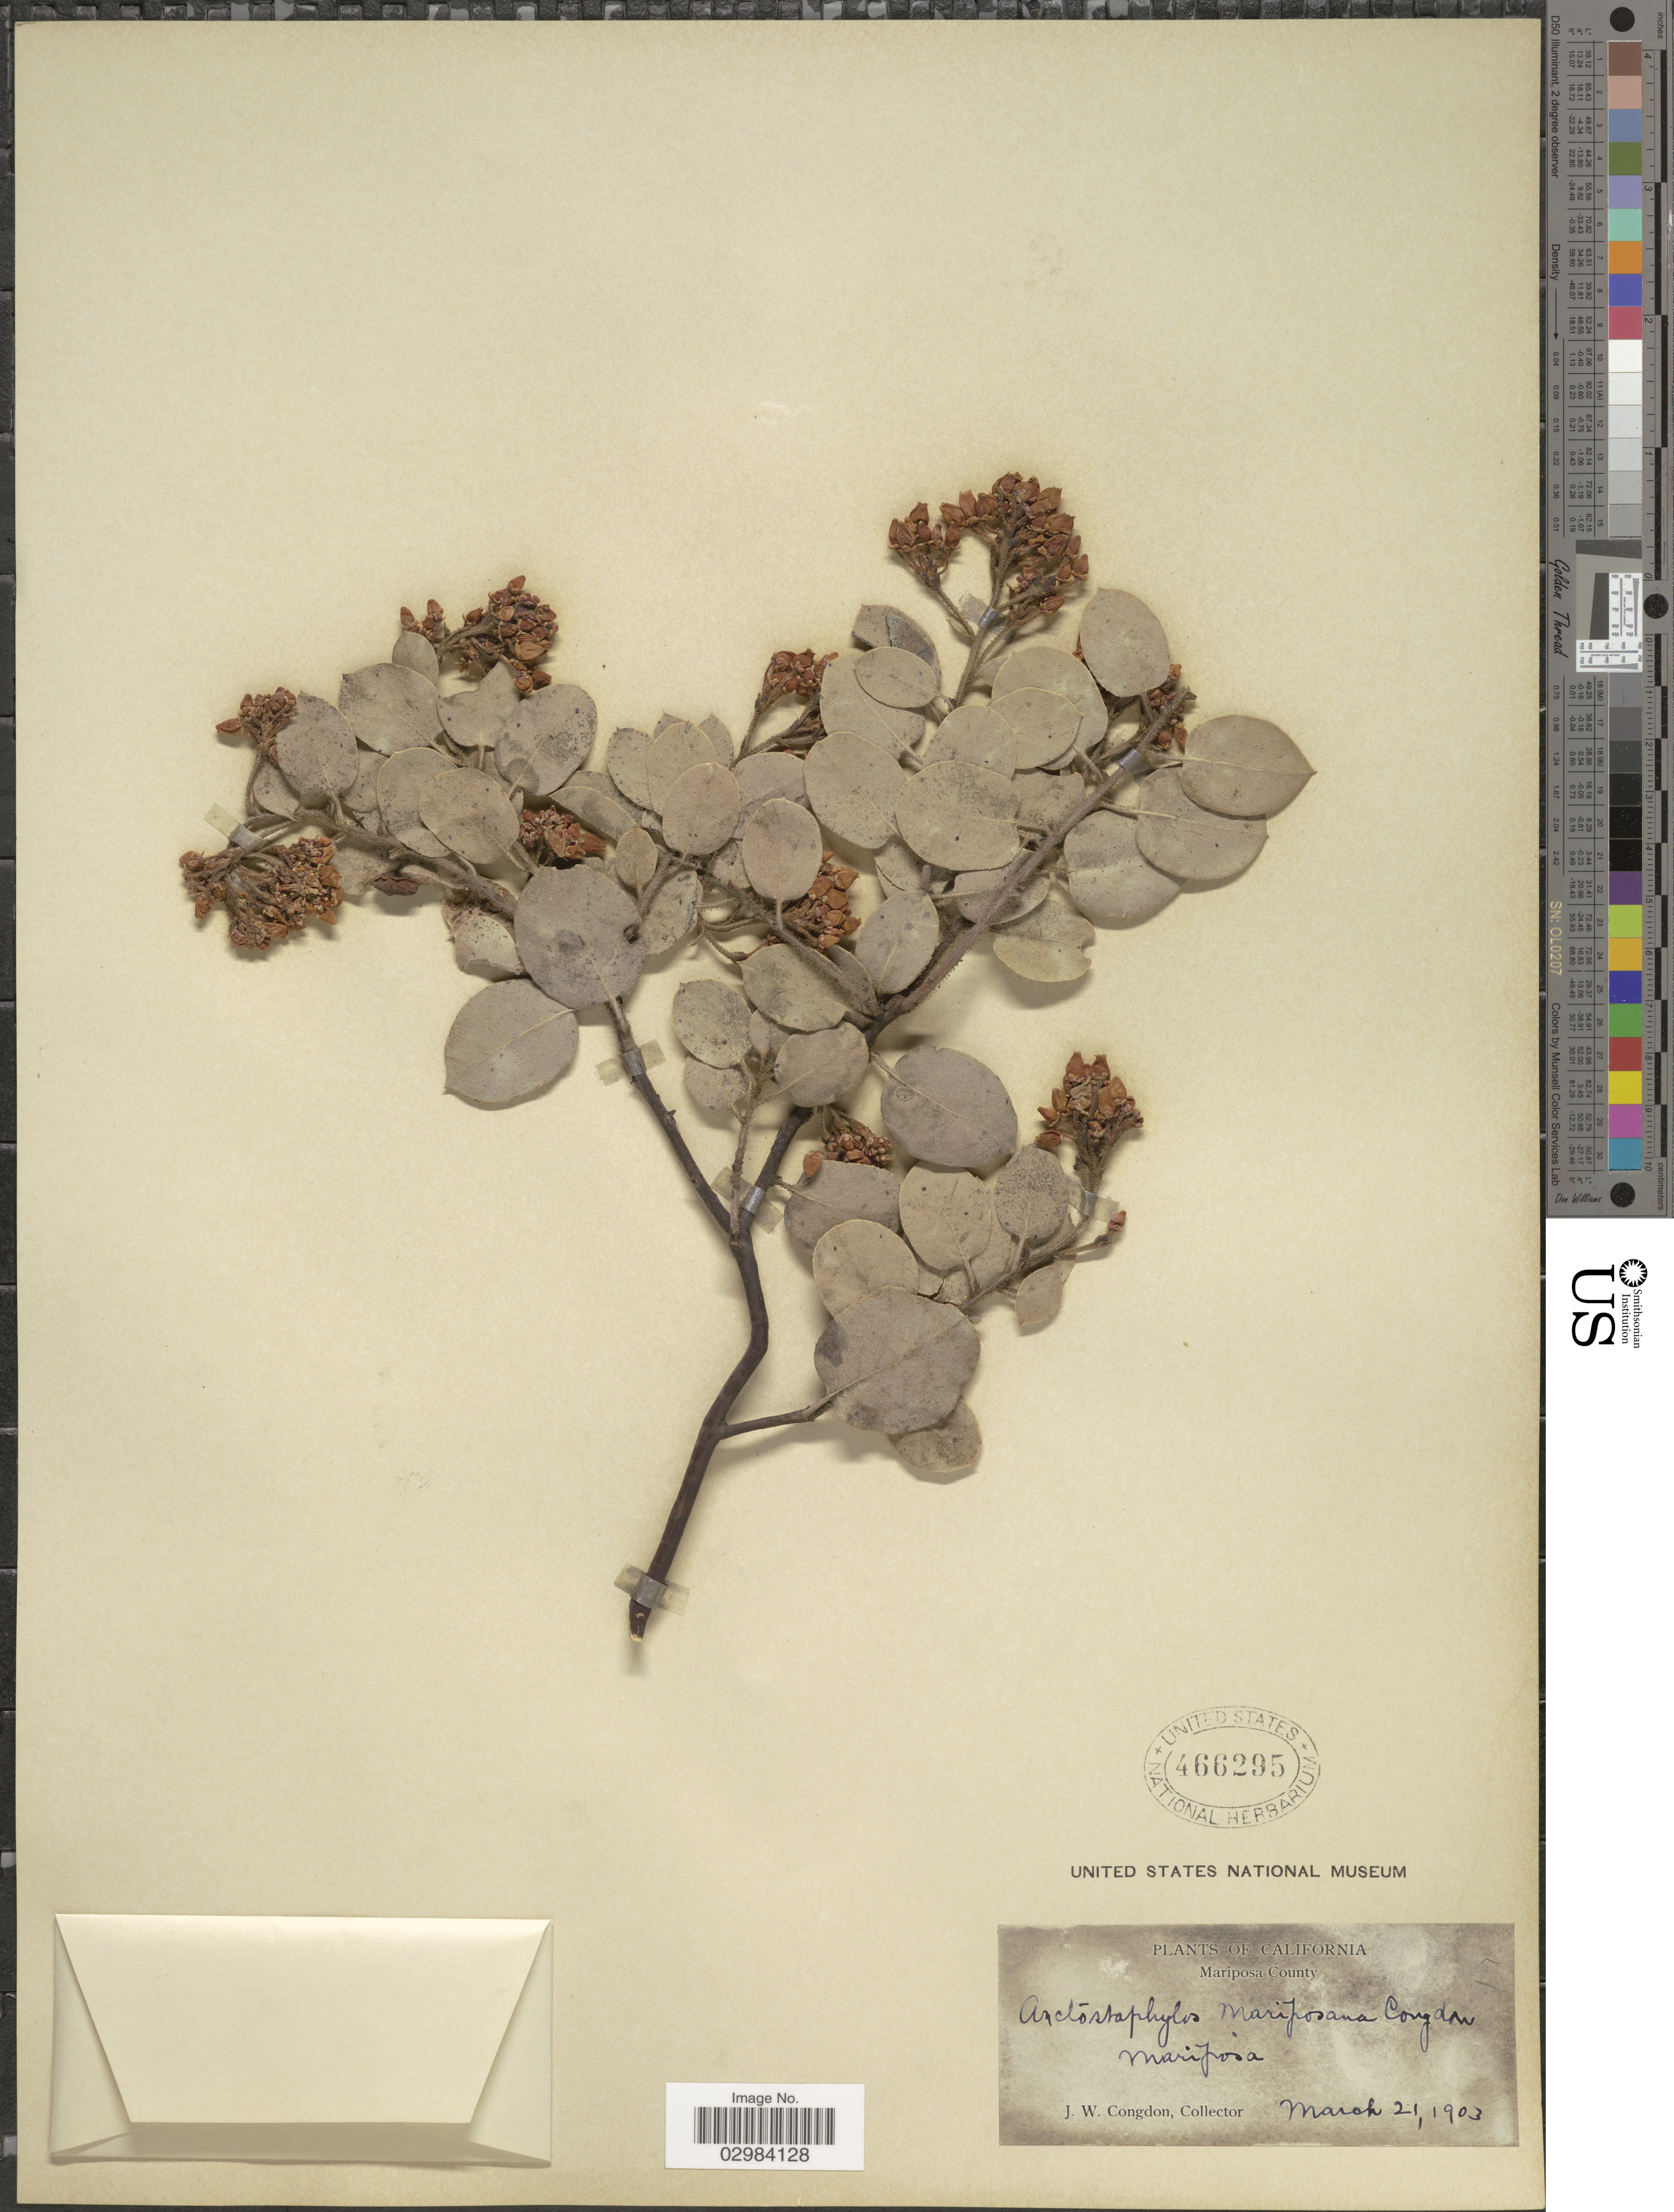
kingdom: Plantae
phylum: Tracheophyta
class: Magnoliopsida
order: Ericales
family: Ericaceae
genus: Arctostaphylos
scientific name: Arctostaphylos mariposa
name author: Dudley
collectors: J. W. Congdon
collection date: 1903-03-21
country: United States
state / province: California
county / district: Mariposa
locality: Mariposa County, Mariposa.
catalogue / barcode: US 466295